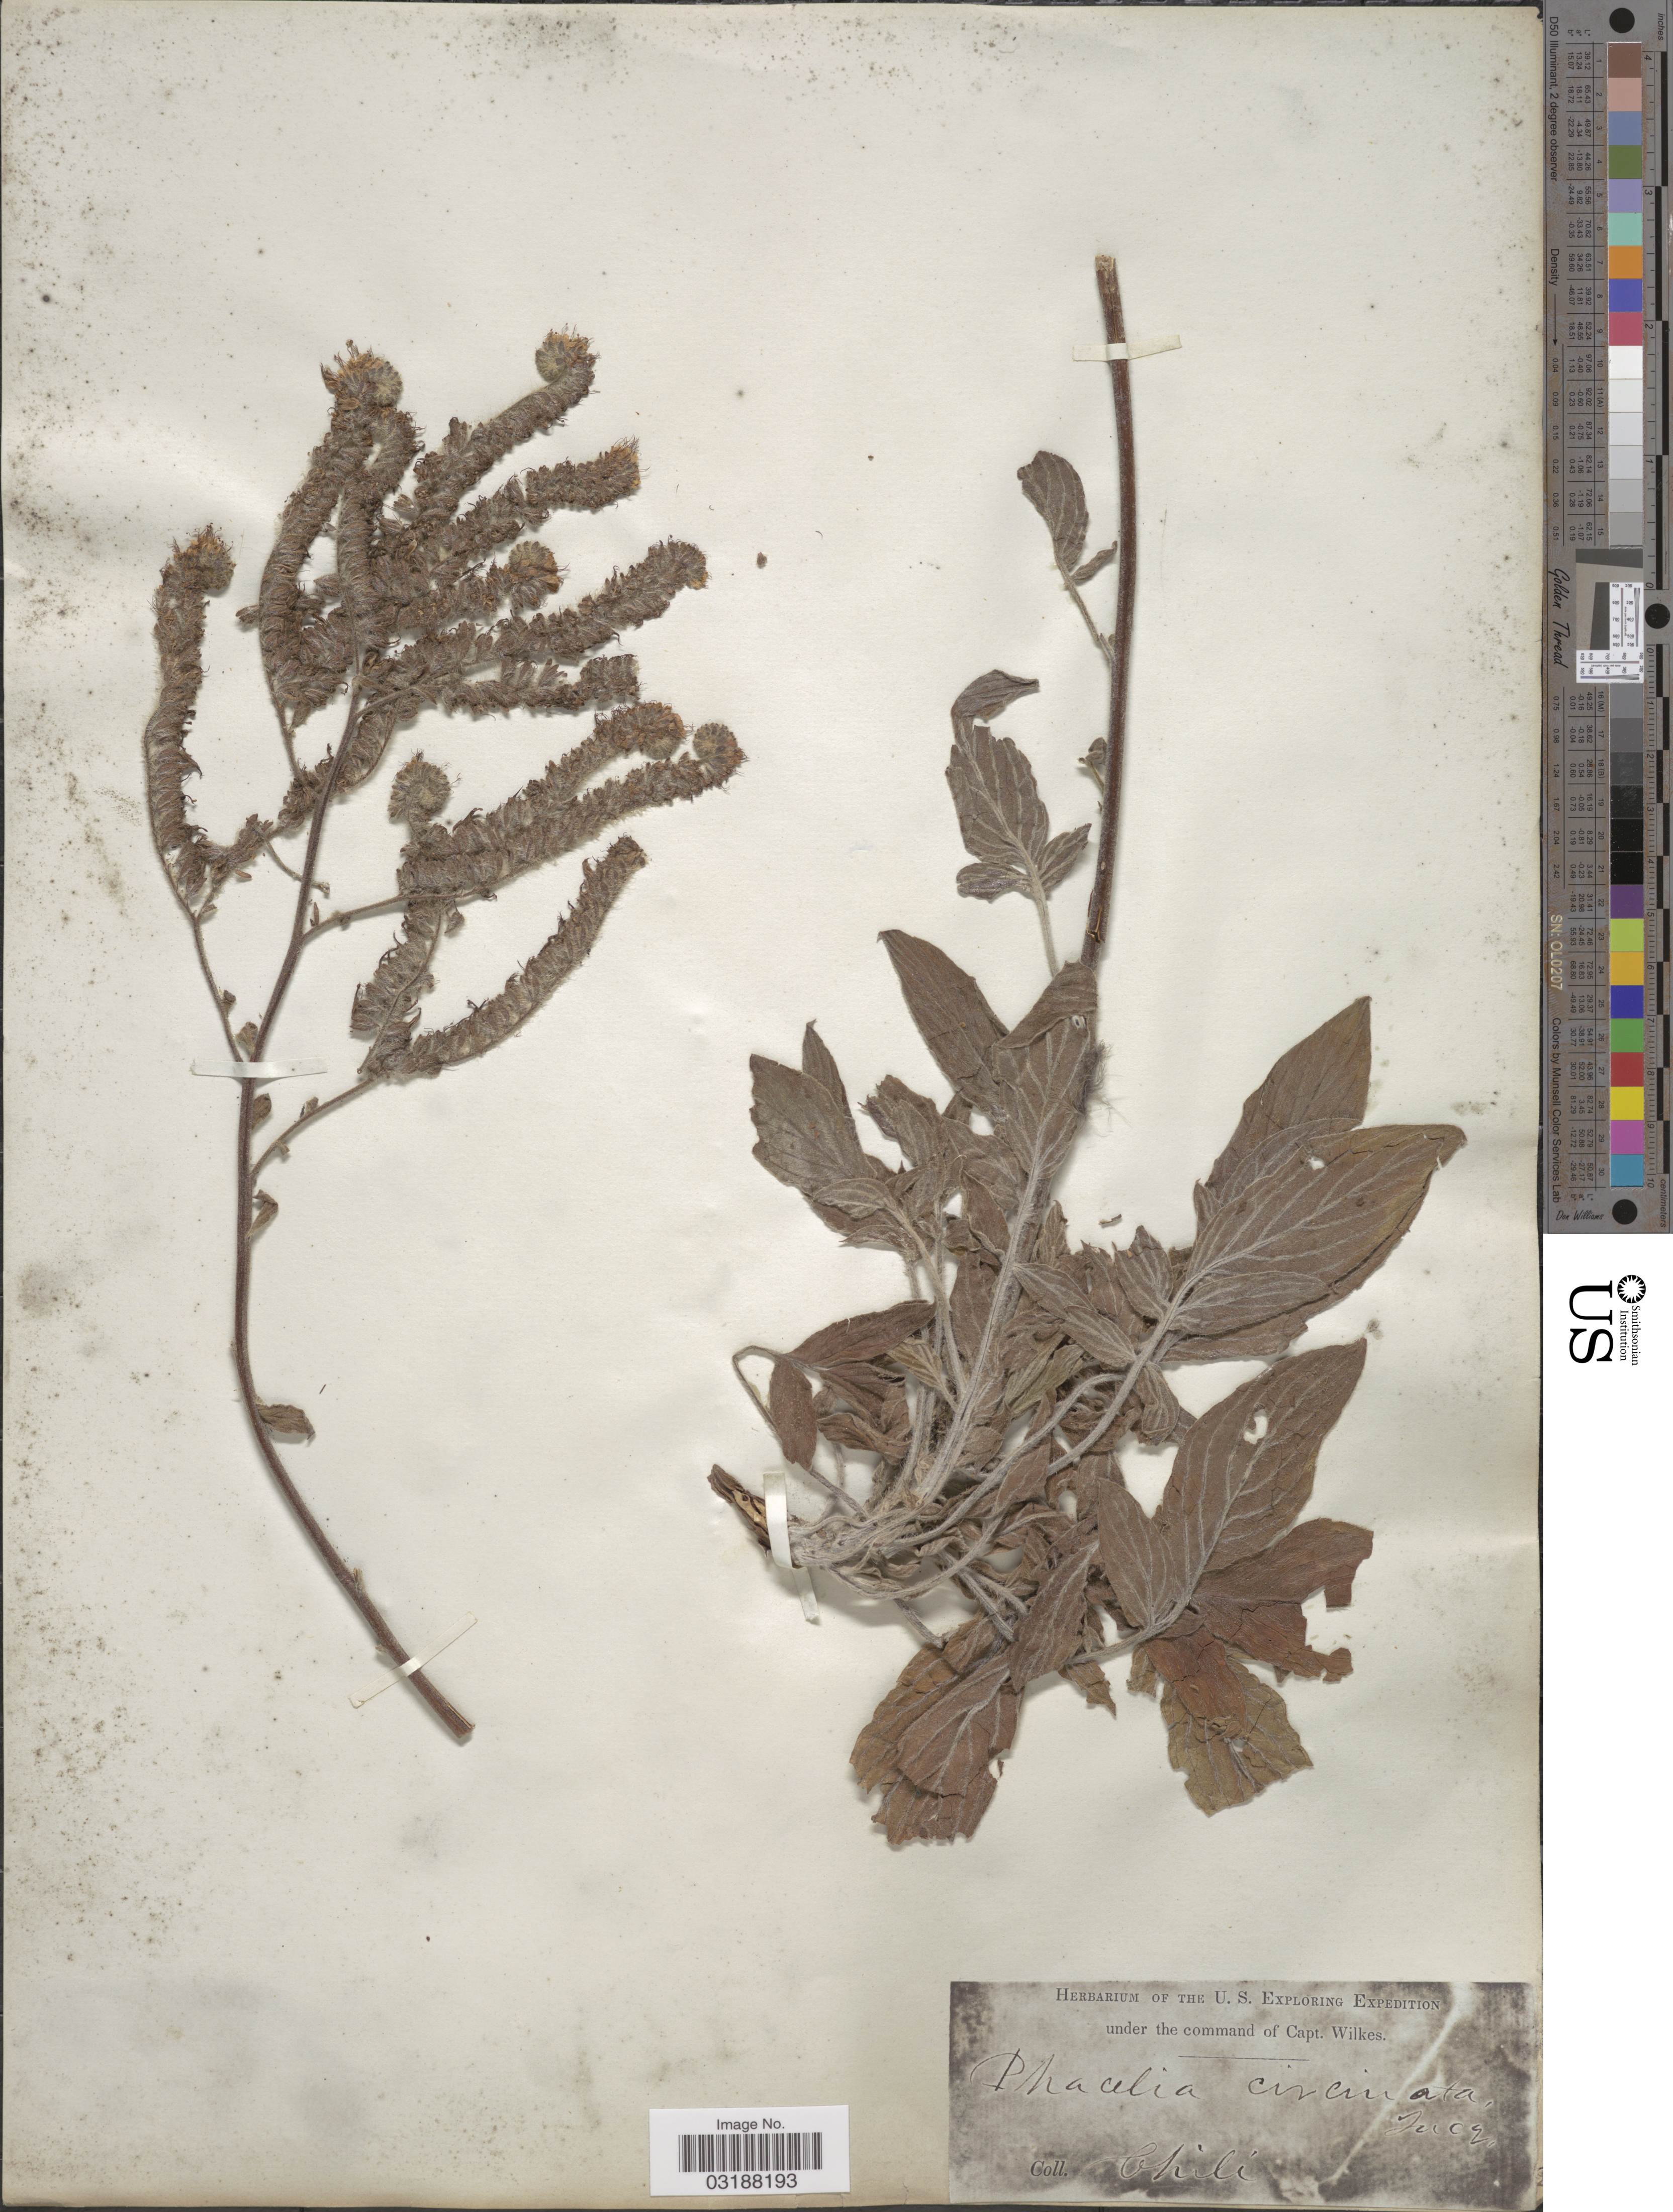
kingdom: Plantae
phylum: Tracheophyta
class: Magnoliopsida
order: Boraginales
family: Hydrophyllaceae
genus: Phacelia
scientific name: Phacelia magellanica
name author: (Lam.) Coville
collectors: C. Wright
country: Chile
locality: Chili.